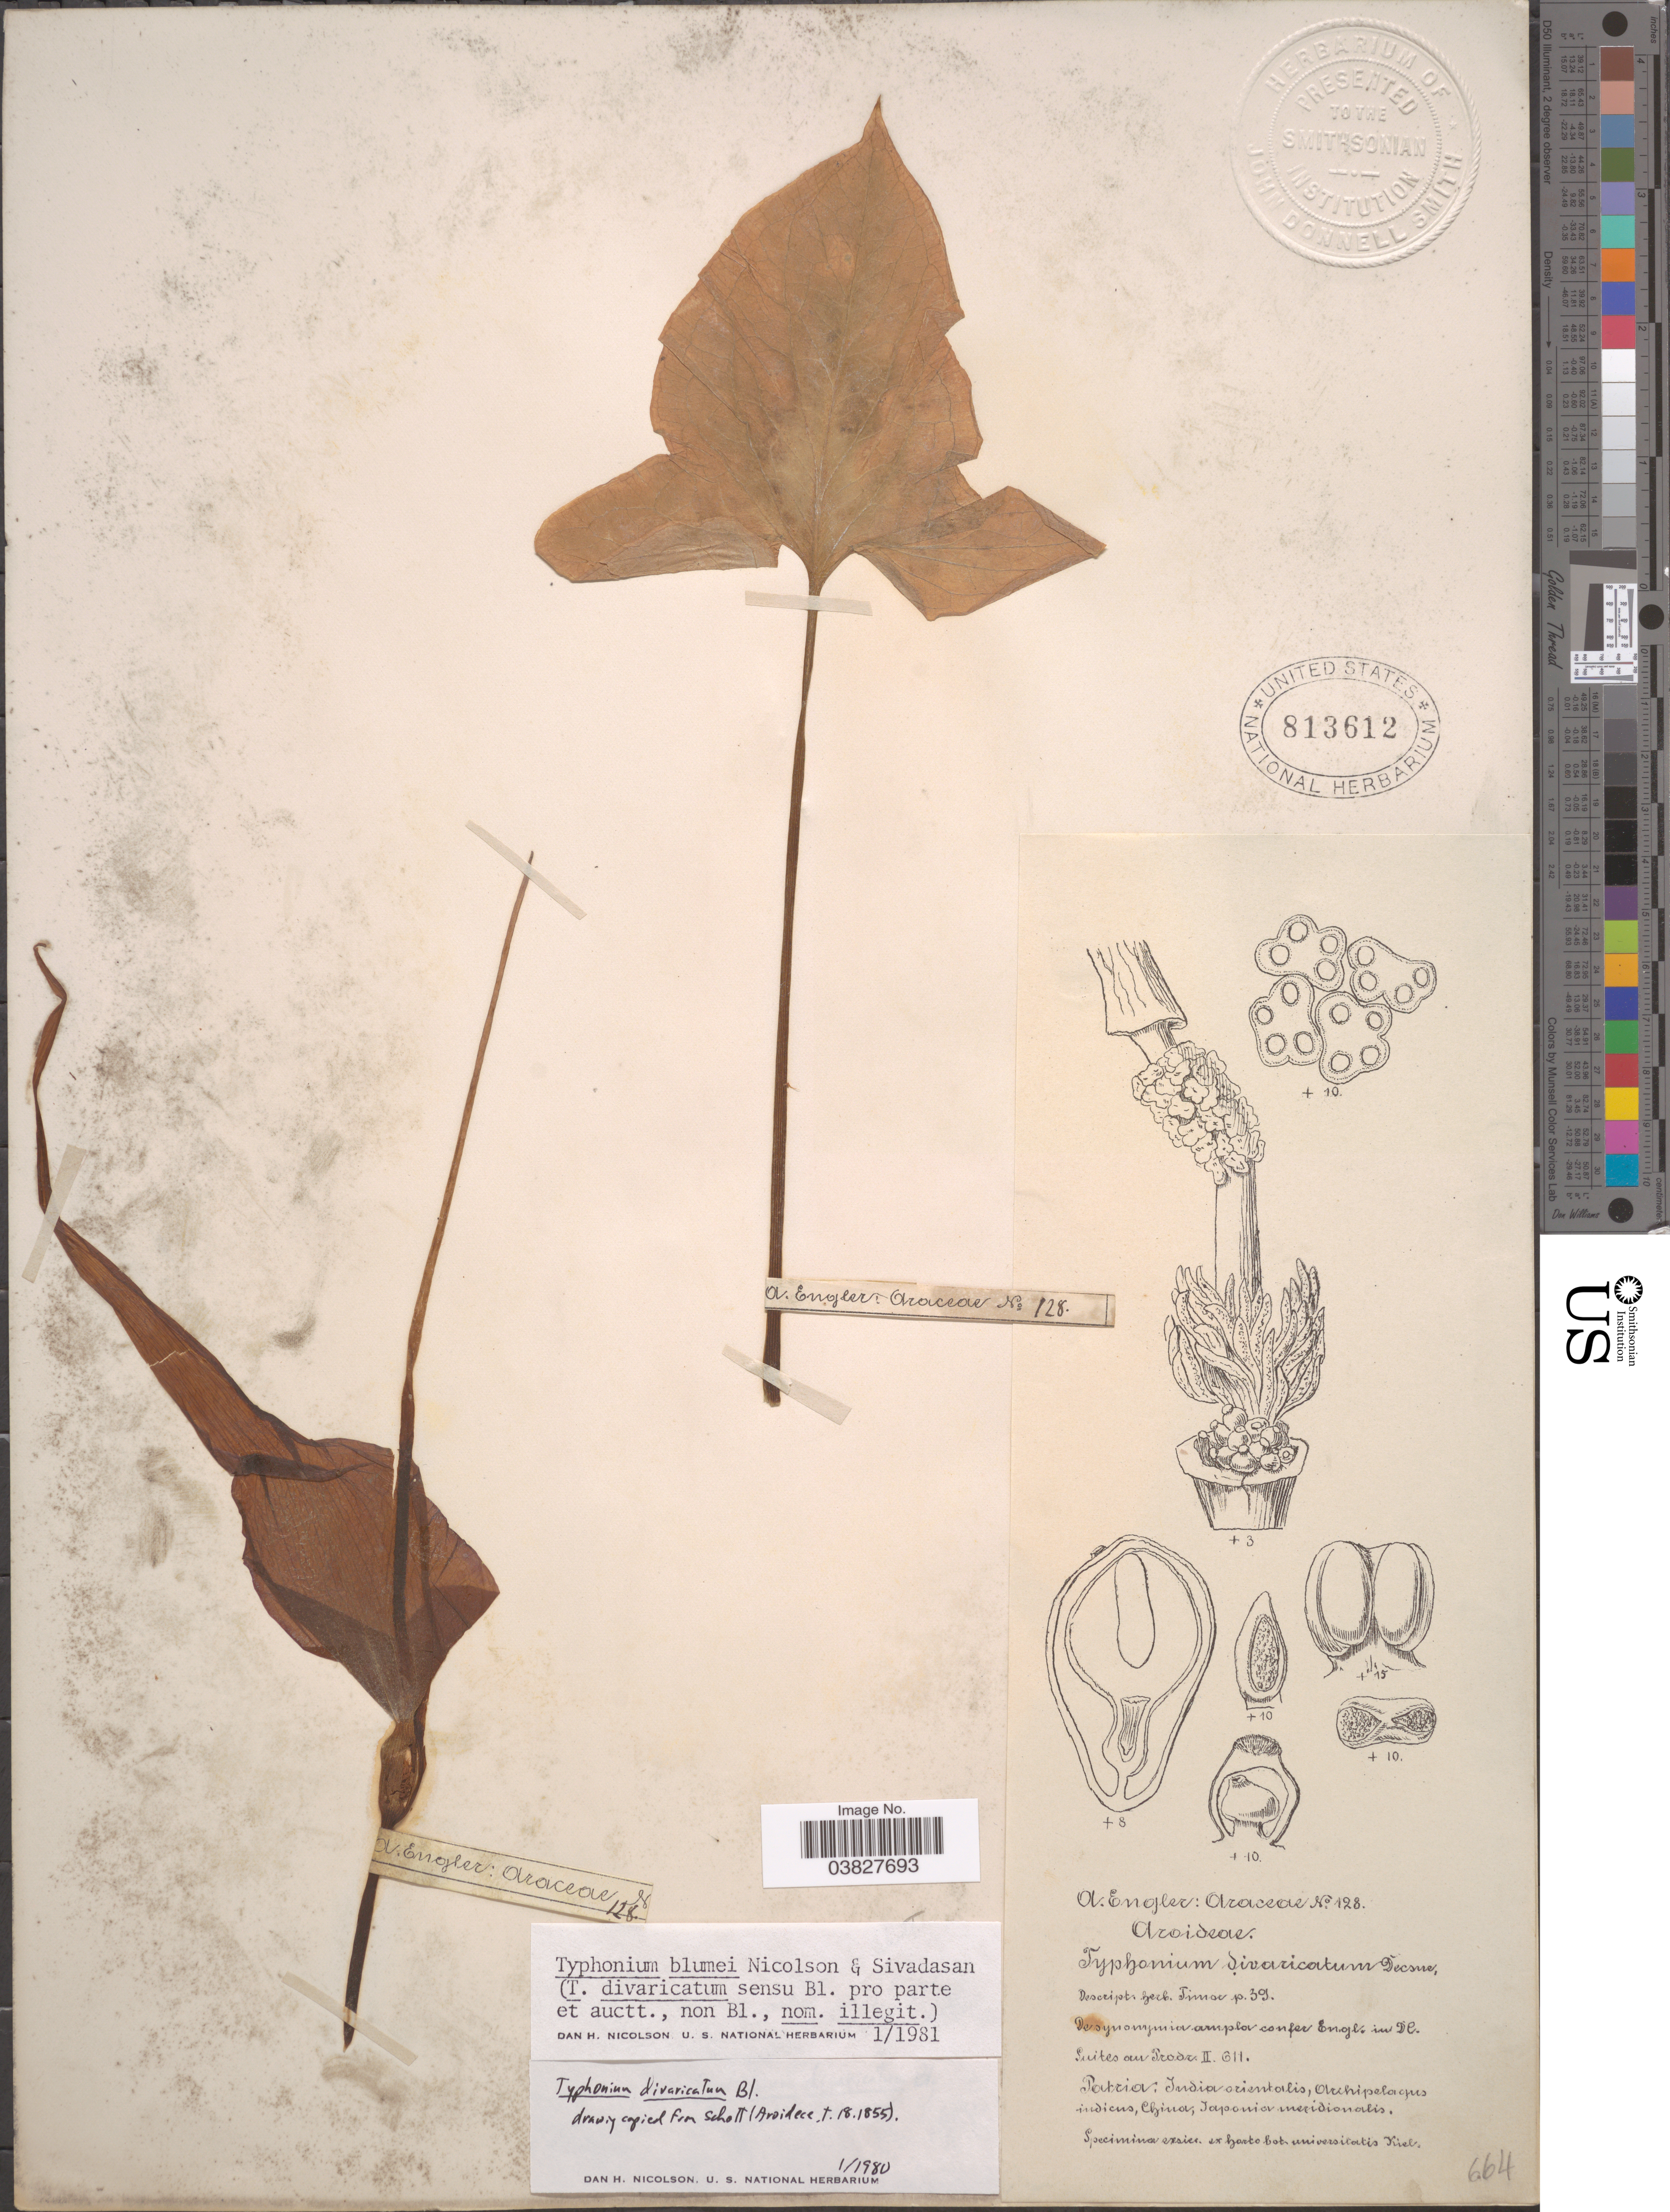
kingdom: Plantae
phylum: Tracheophyta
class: Liliopsida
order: Alismatales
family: Araceae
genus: Typhonium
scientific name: Typhonium blumei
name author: Nicolson & Sivad.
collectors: A. Engler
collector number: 128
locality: India orientalis, Archipelagus indicus, China, Japonia meridionalis.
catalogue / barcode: US 813612